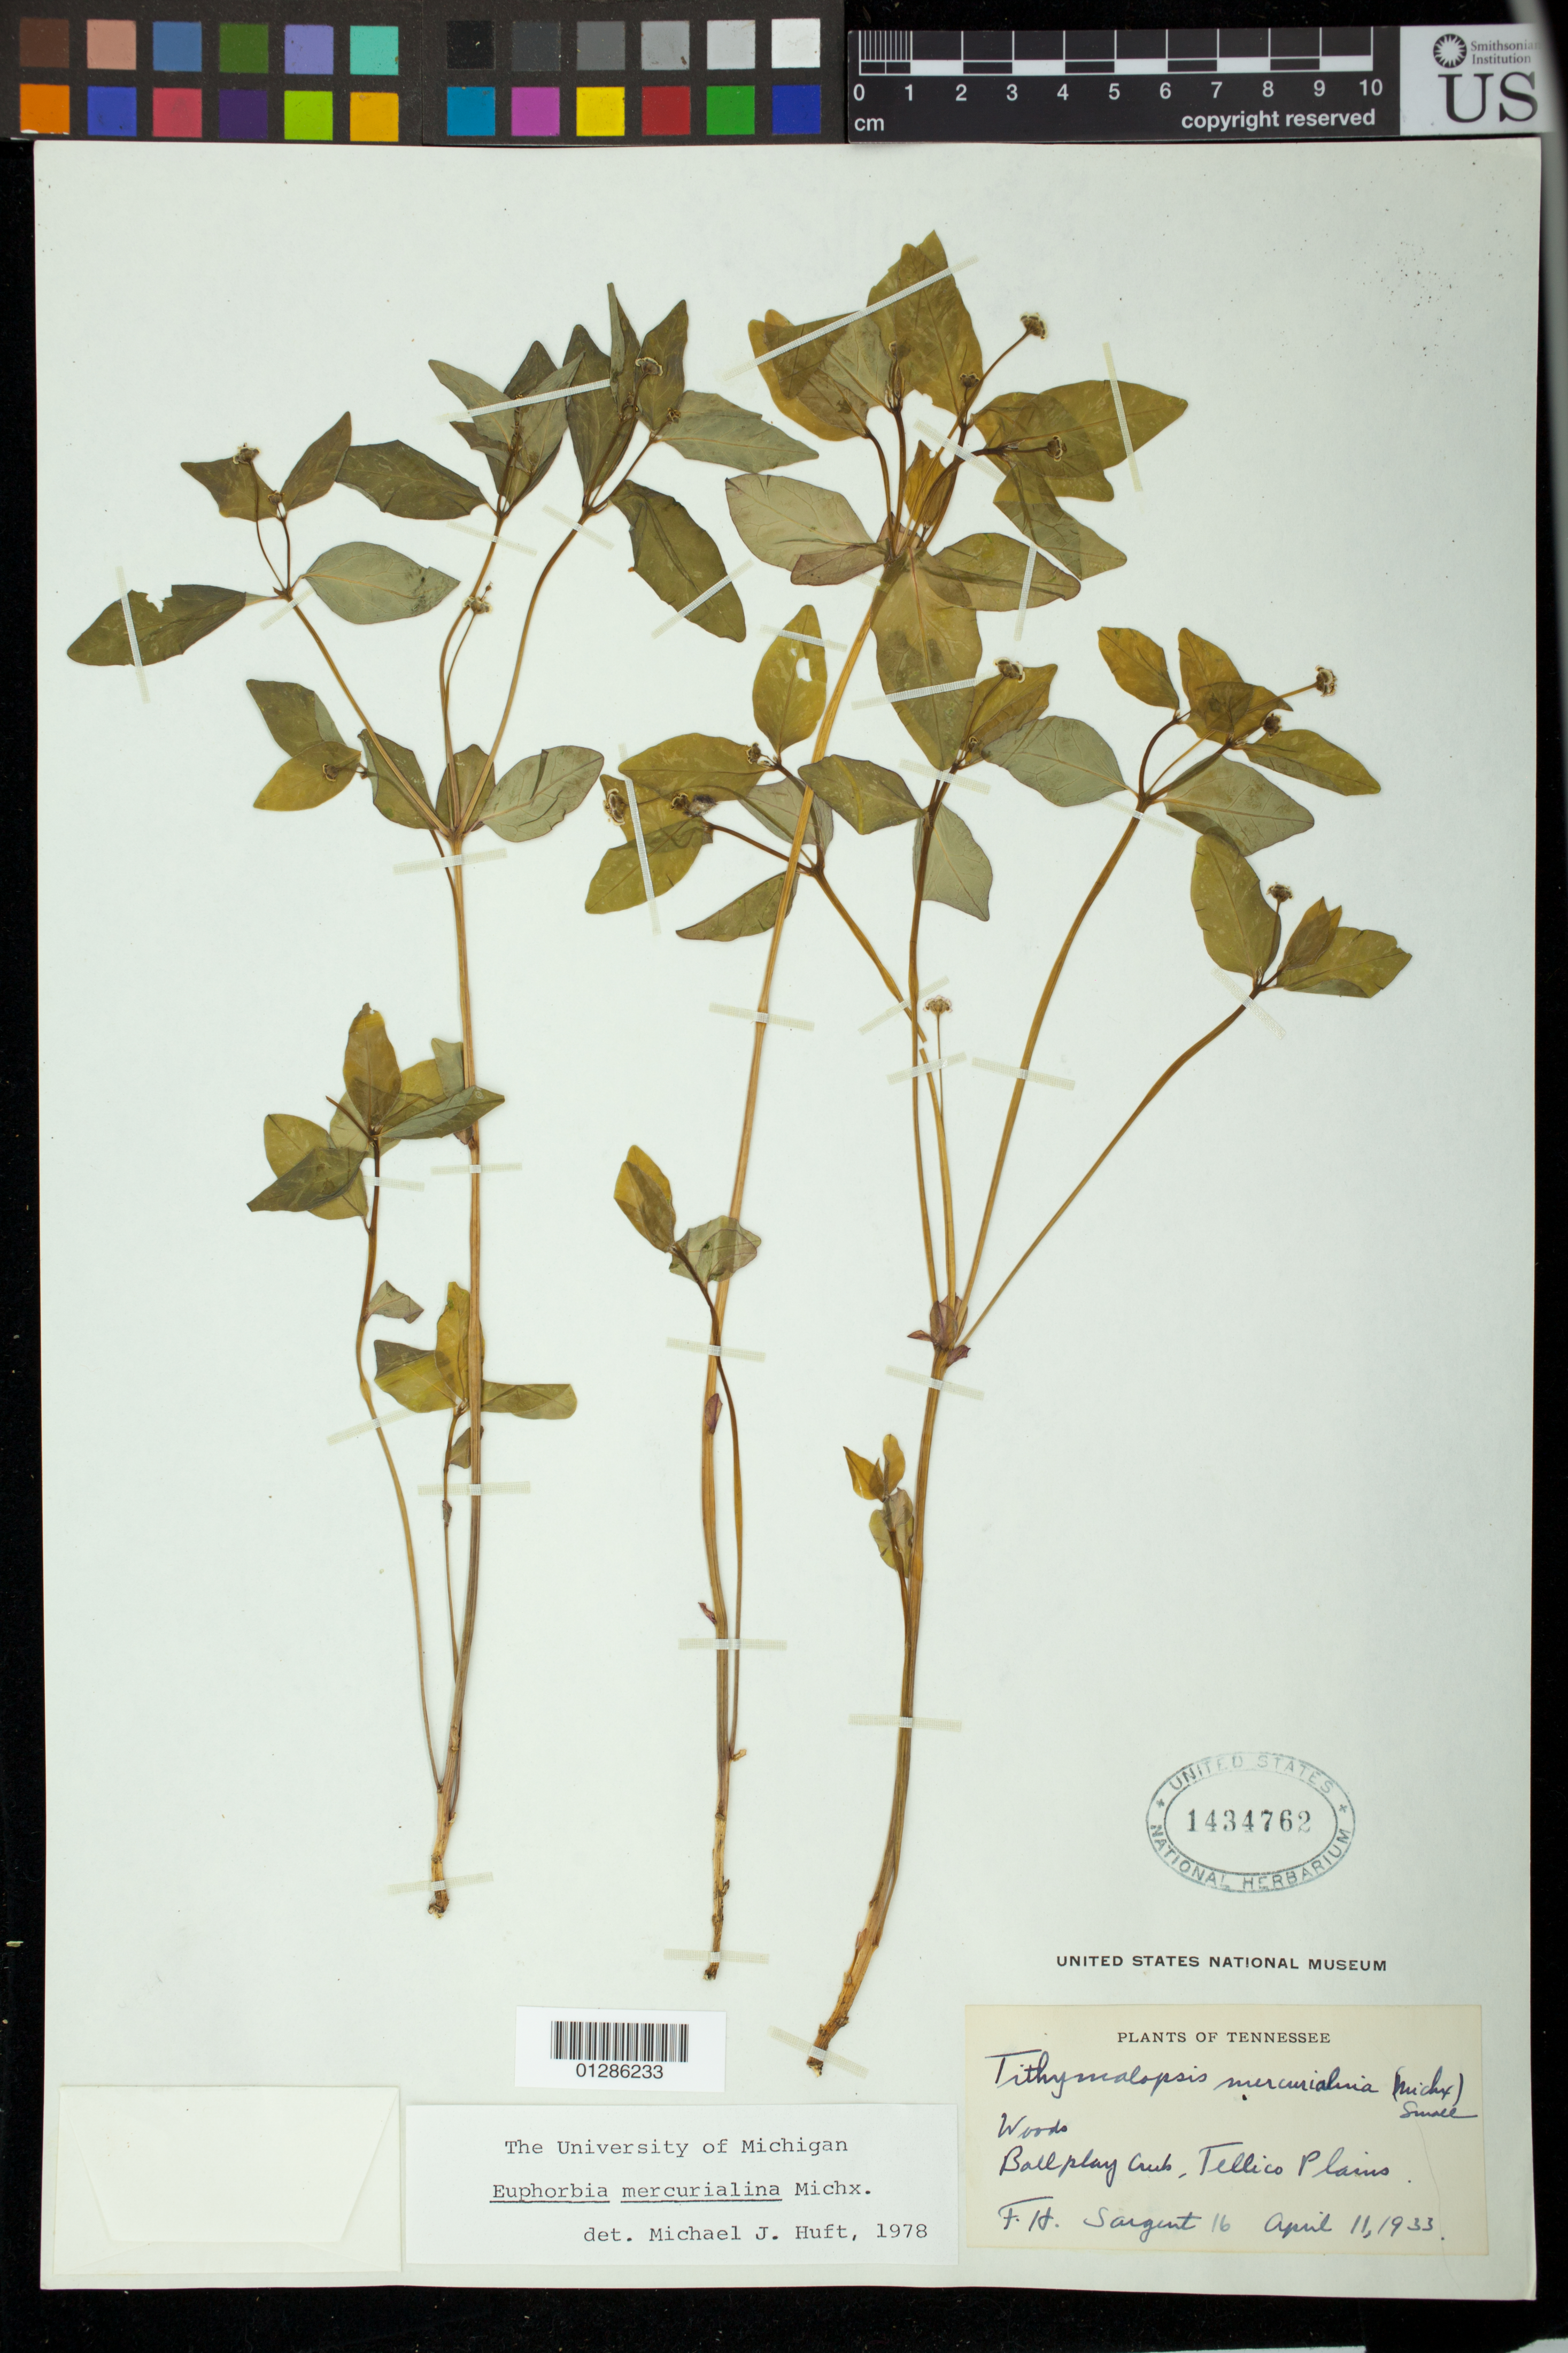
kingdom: Plantae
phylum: Tracheophyta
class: Magnoliopsida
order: Malpighiales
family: Euphorbiaceae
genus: Euphorbia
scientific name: Euphorbia mercurialina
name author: Michx.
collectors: F. H. Sargent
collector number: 16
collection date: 1933-04-11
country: United States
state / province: Tennessee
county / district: Monroe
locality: Ballplay Crub, Tellico Plains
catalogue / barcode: US 1434762